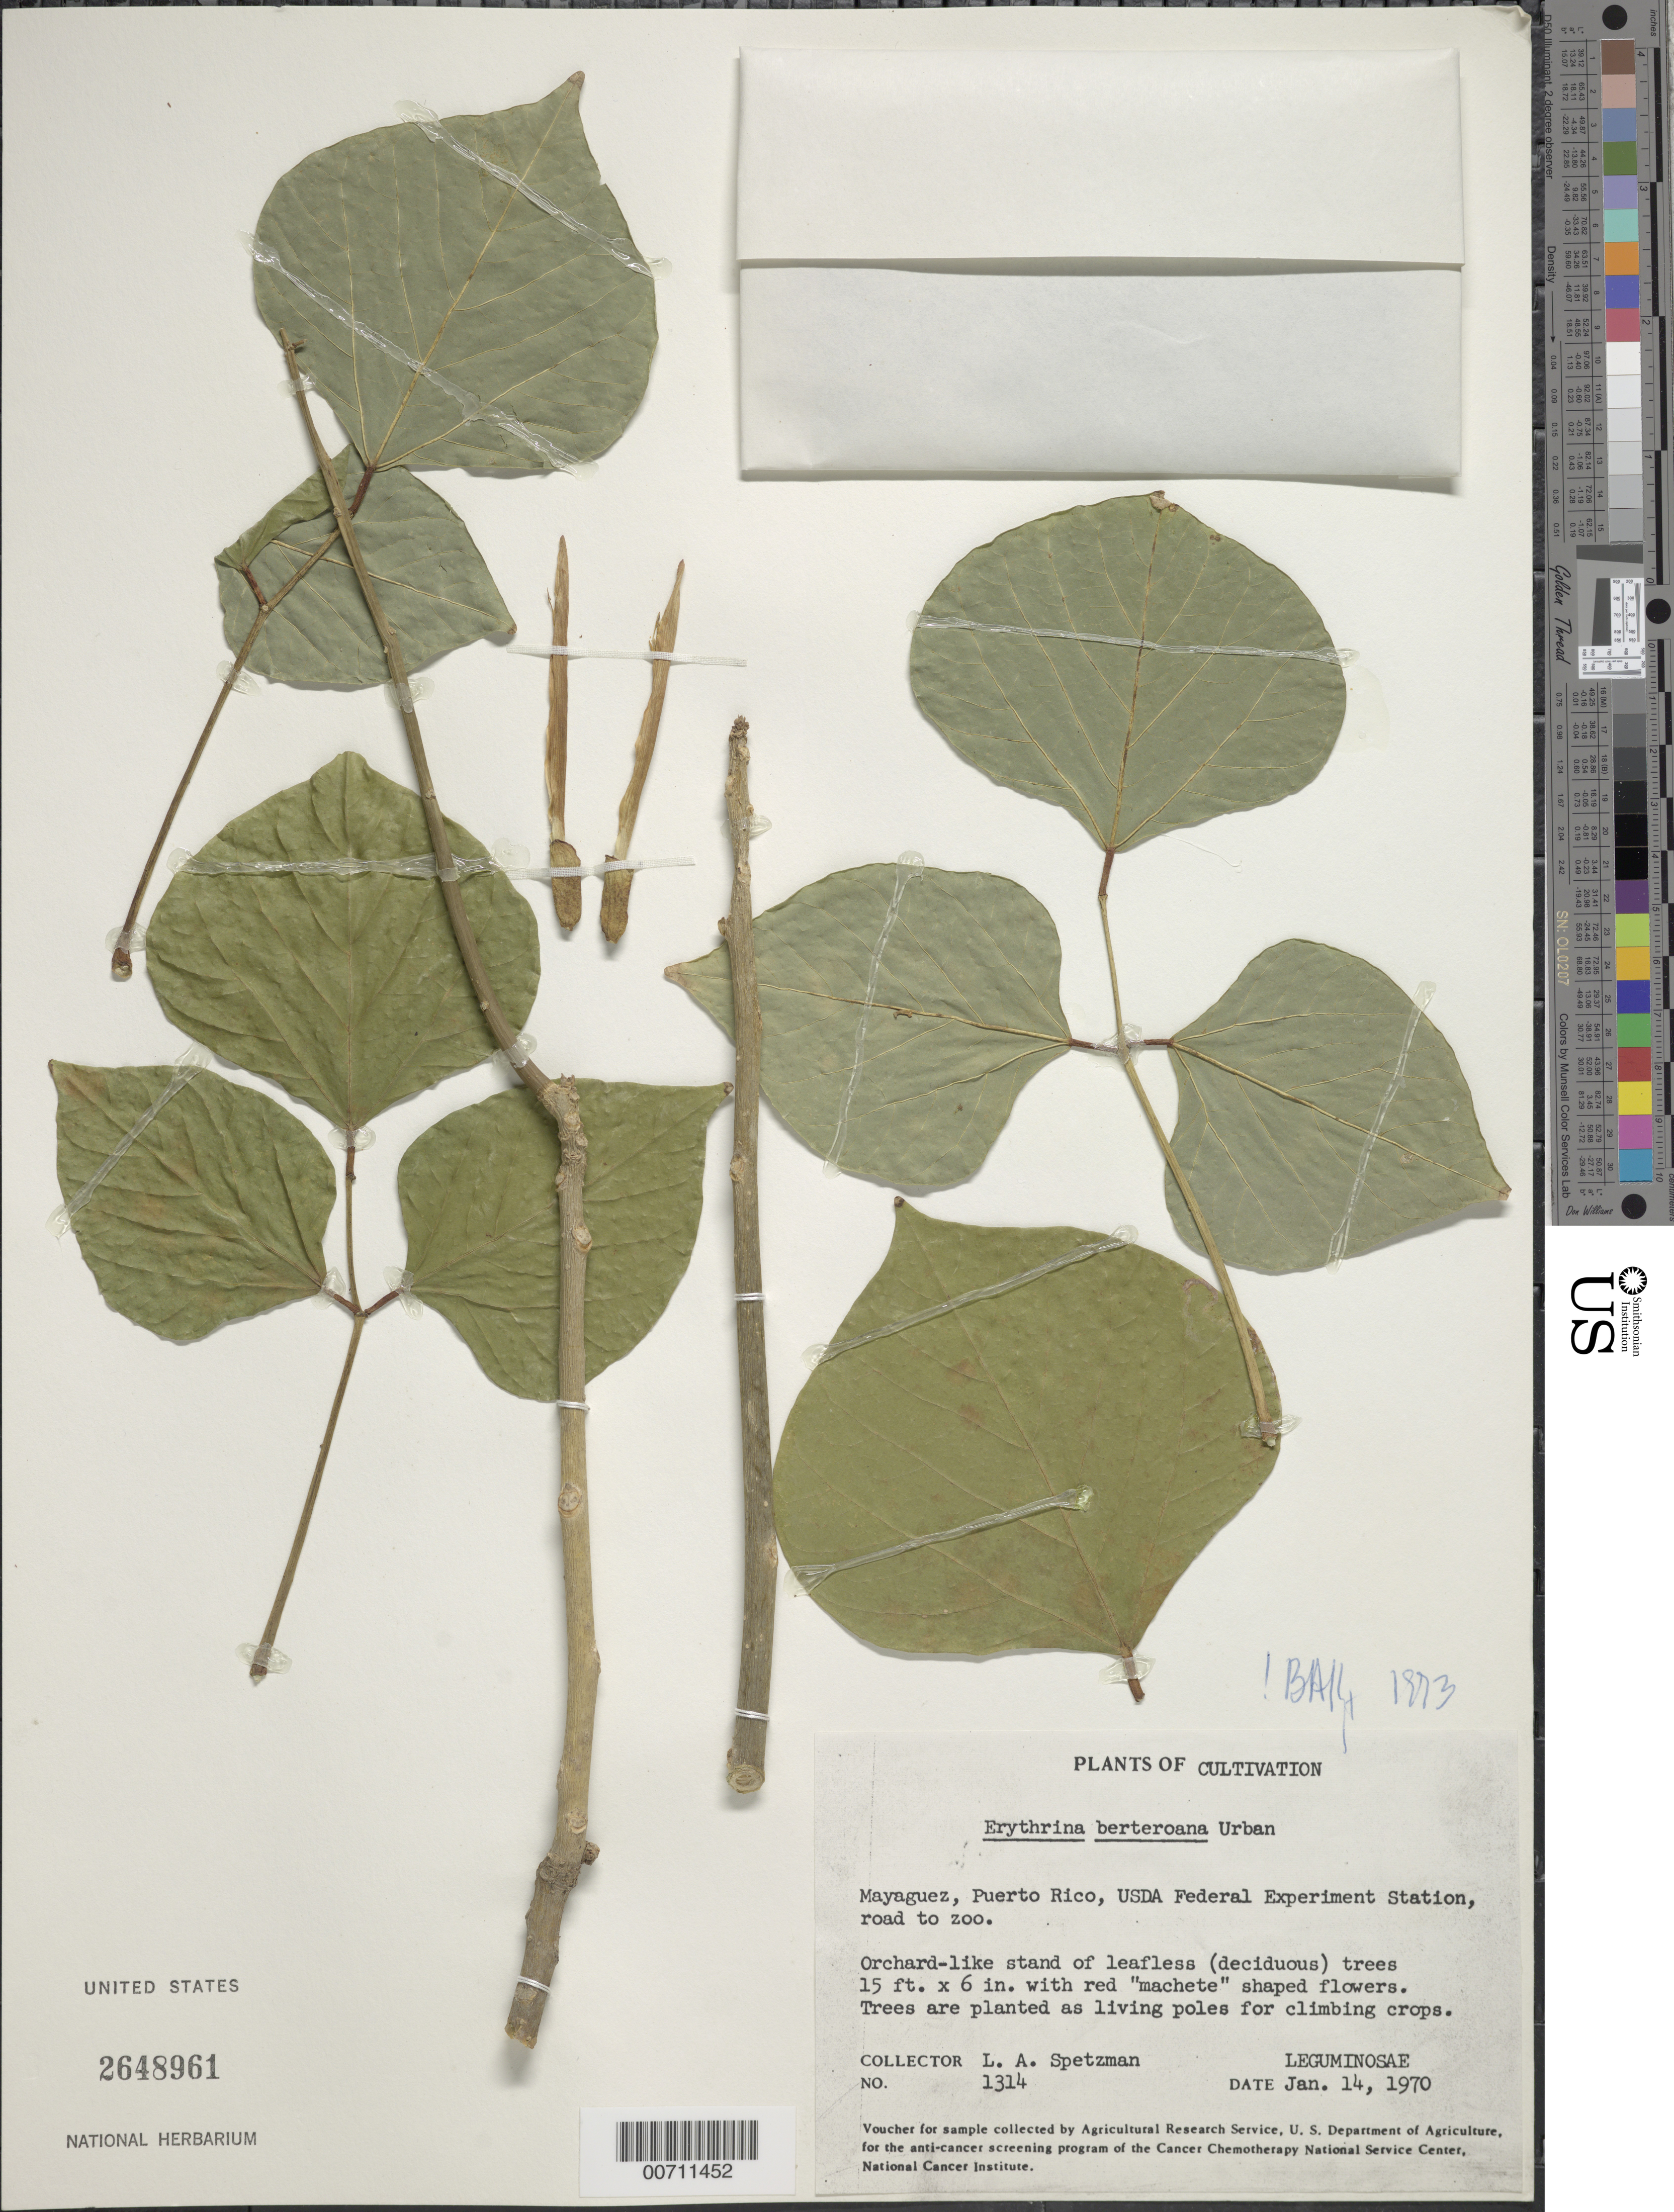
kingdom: Plantae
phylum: Tracheophyta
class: Magnoliopsida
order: Fabales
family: Fabaceae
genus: Erythrina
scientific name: Erythrina berteroana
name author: Urb.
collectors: L. Spetzman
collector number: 1314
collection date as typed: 14 Jan 1970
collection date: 1970-01-14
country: Puerto Rico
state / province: Mayaguez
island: Greater Antilles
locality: USDA Federal Exp. Station, Rd to zoo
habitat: Orchard-like stand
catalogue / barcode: US 2648961